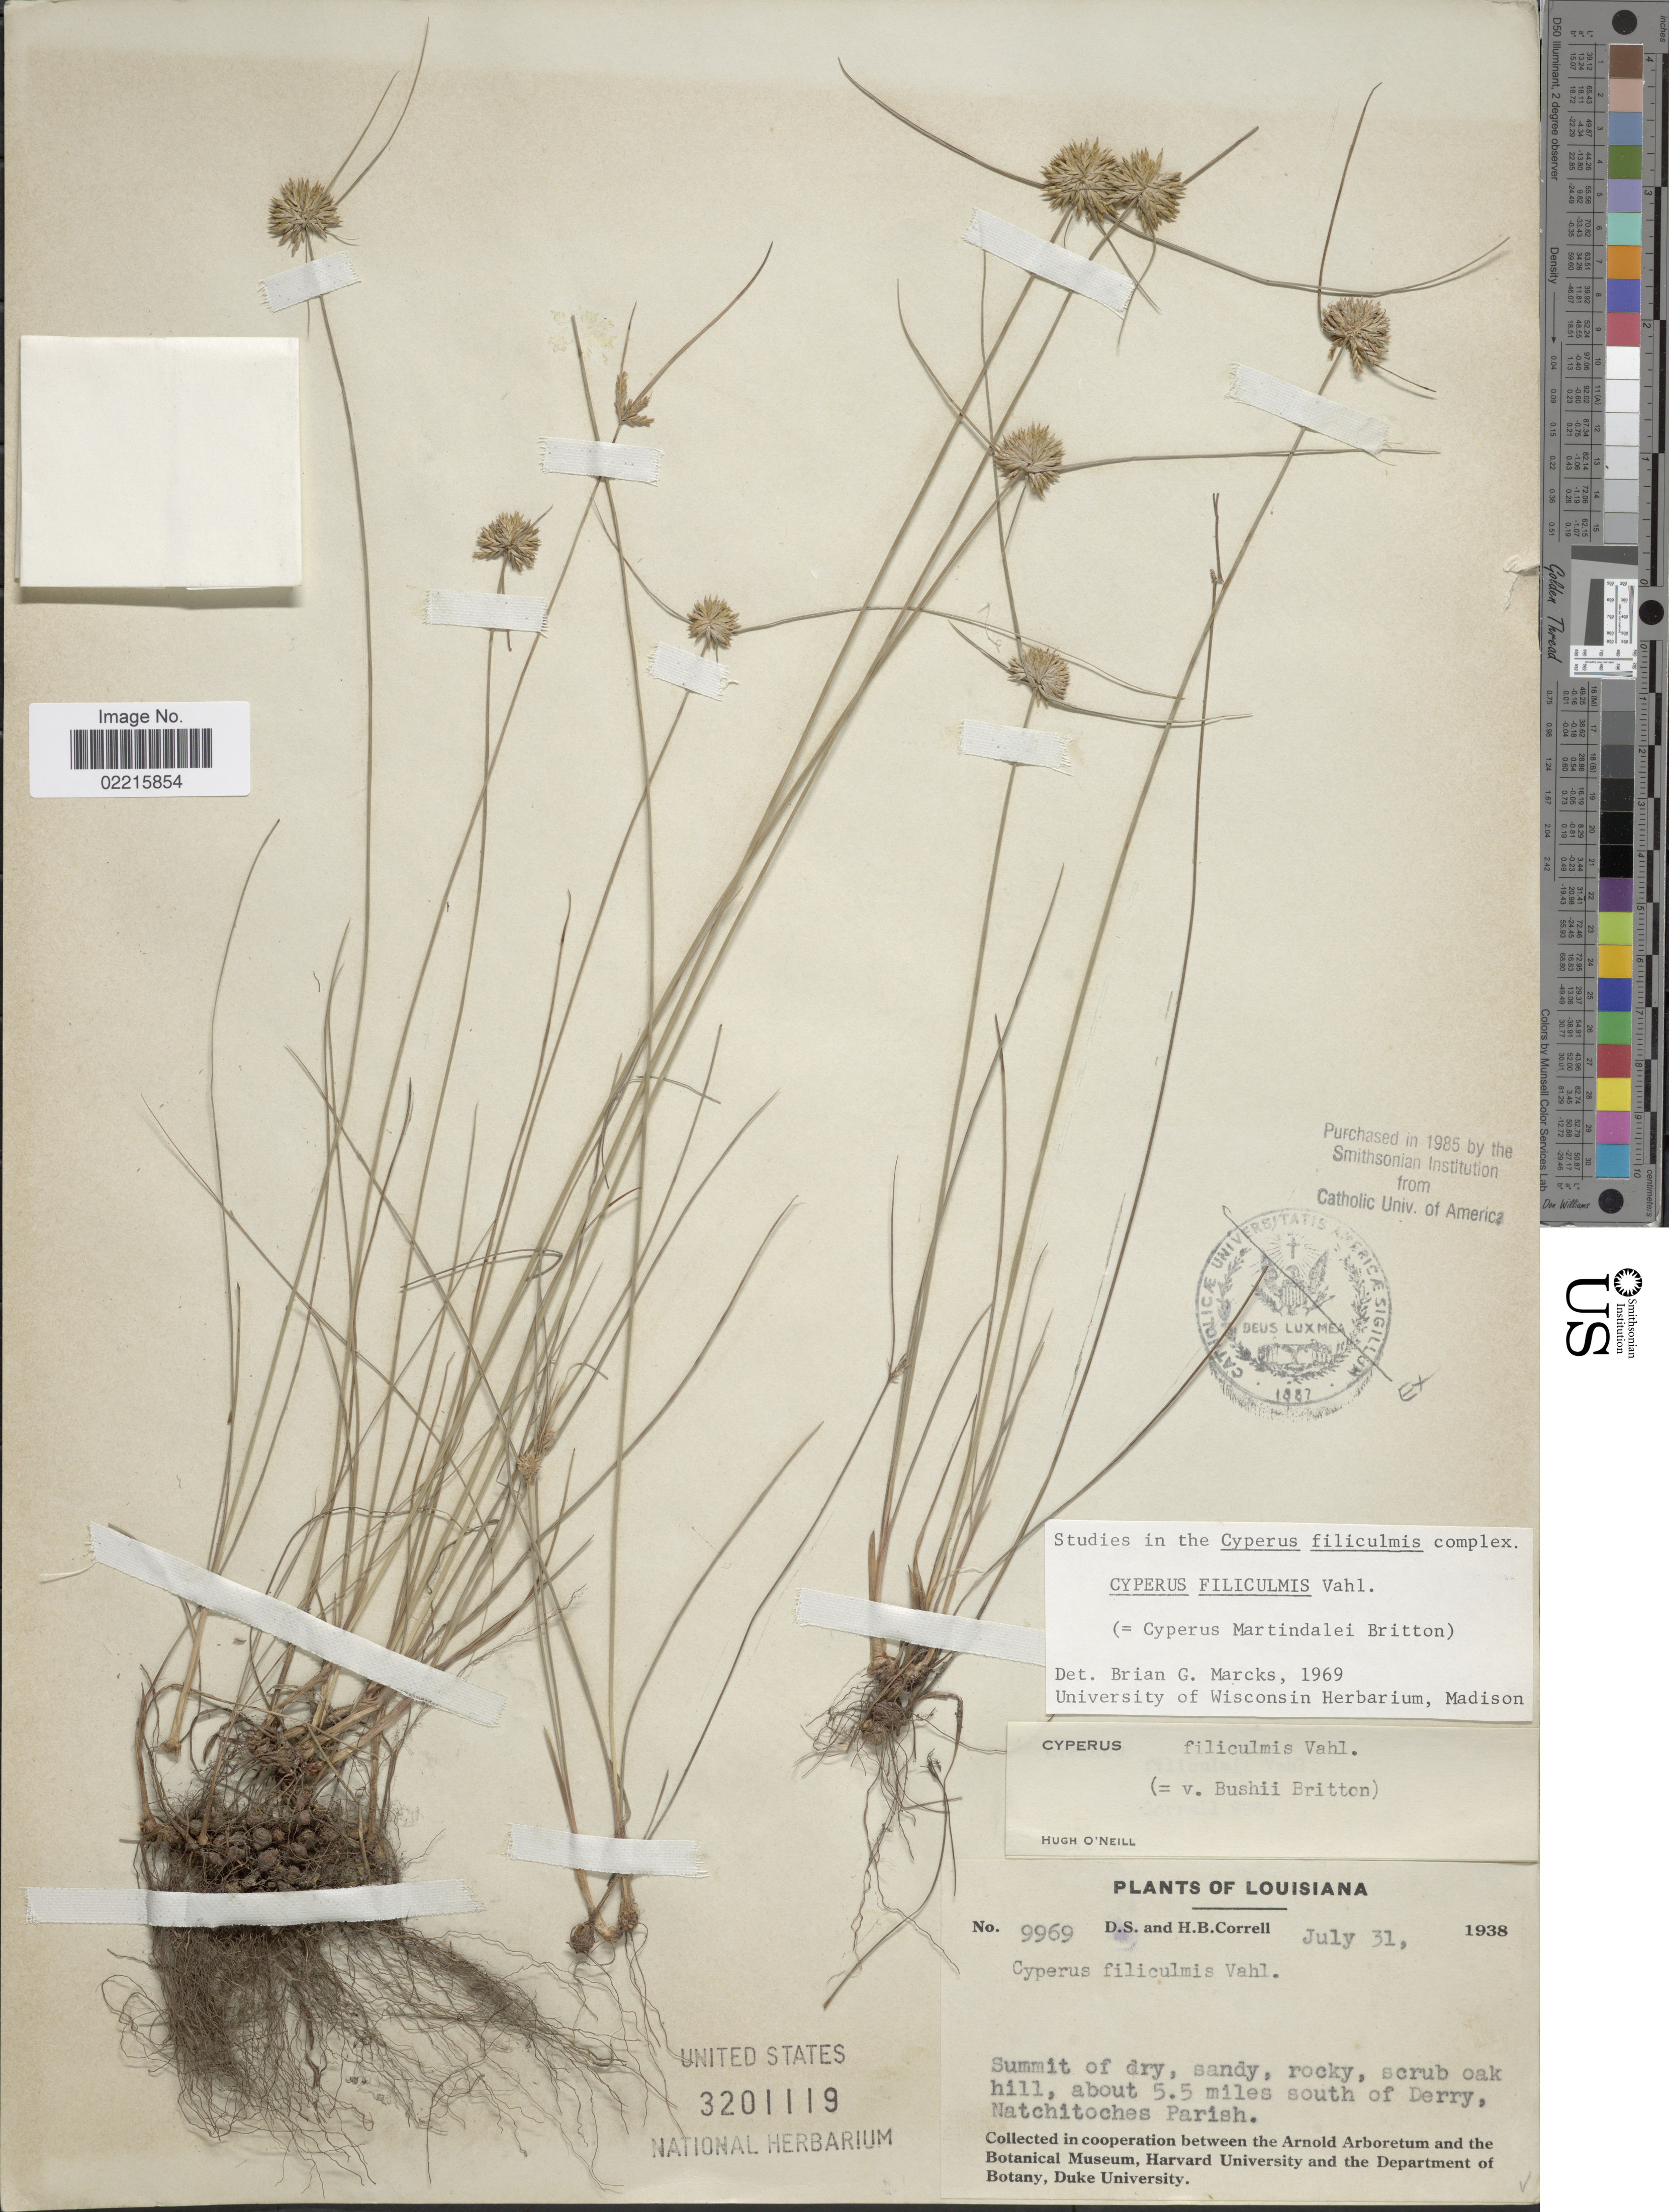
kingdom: Plantae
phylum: Tracheophyta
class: Liliopsida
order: Poales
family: Cyperaceae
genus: Cyperus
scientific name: Cyperus filiculmis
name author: Vahl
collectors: D. S. Correll & H. Correll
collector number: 9969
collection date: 1938-07-31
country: United States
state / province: Louisiana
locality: Summit of dry, sandy, rocky, scrub oak hill, about 5.5 miles south of Derry, Natchitoches Parish.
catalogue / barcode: US 3201119